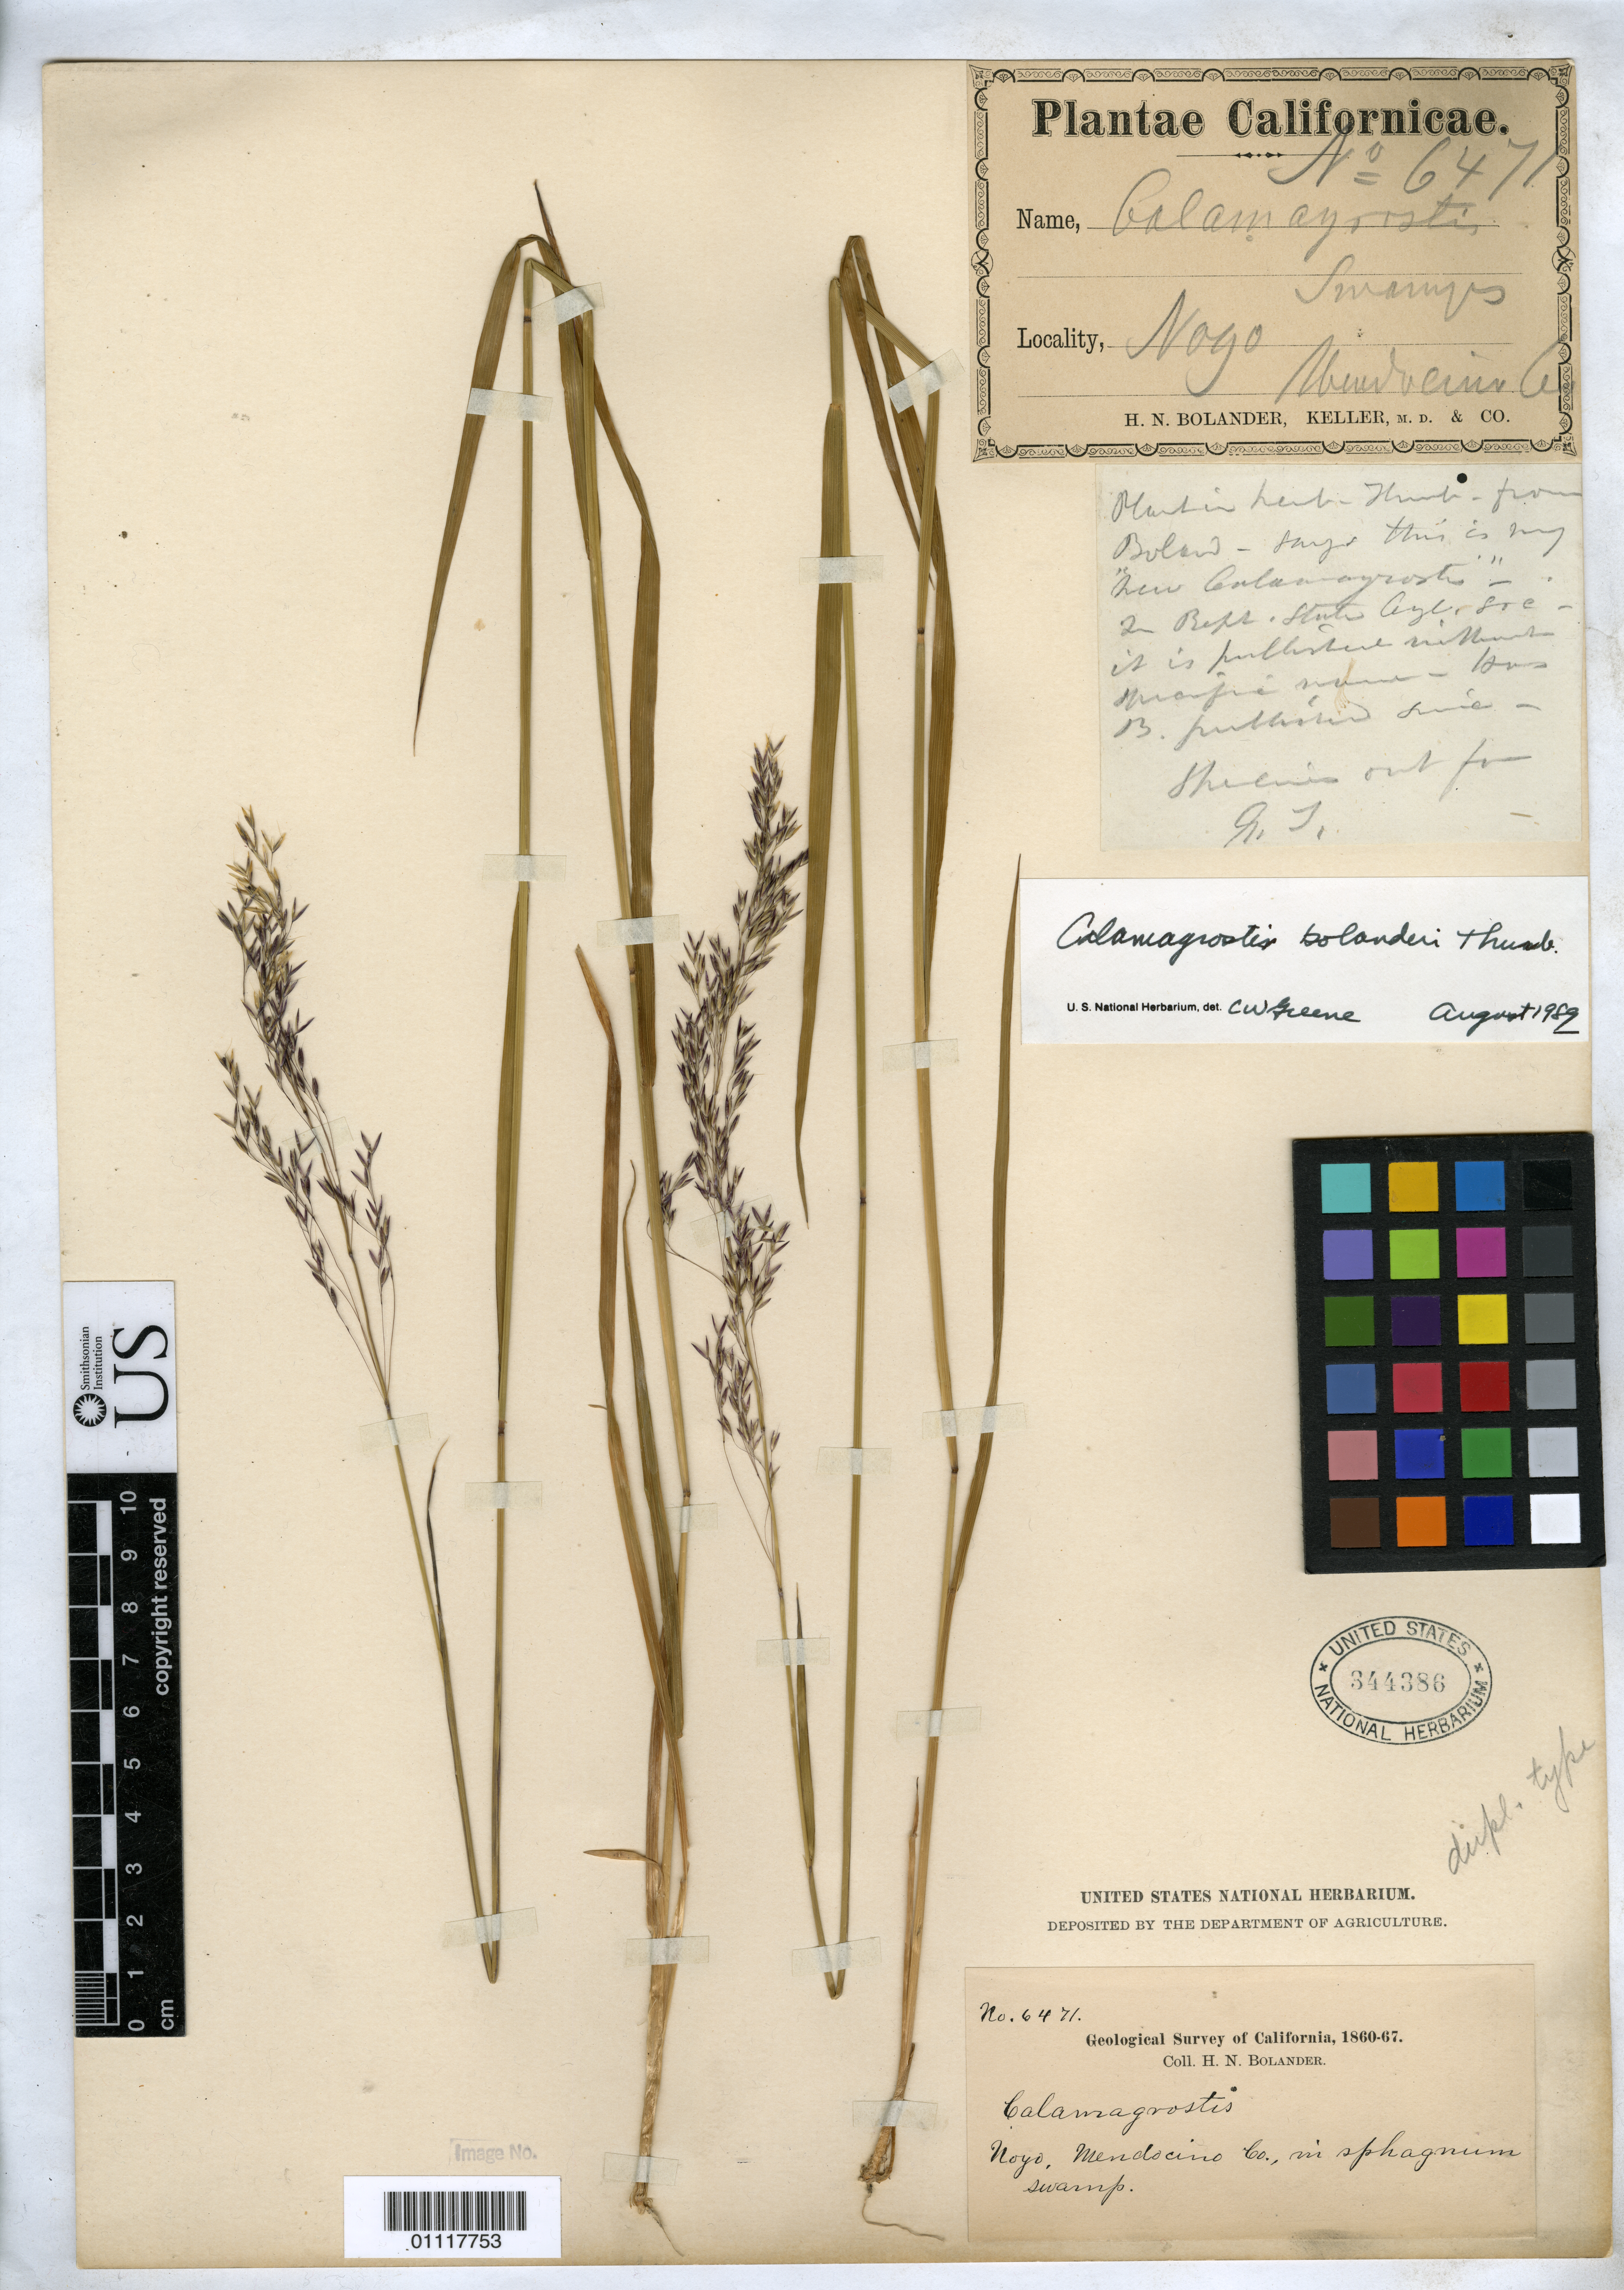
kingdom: Plantae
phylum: Tracheophyta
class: Liliopsida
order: Poales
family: Poaceae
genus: Calamagrostis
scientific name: Calamagrostis bolanderi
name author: Thurb. in S. Watson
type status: Isotype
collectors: H. Bolander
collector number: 6471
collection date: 1860/1867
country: United States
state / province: California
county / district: Mendocino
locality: Noyo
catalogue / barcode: US 344386